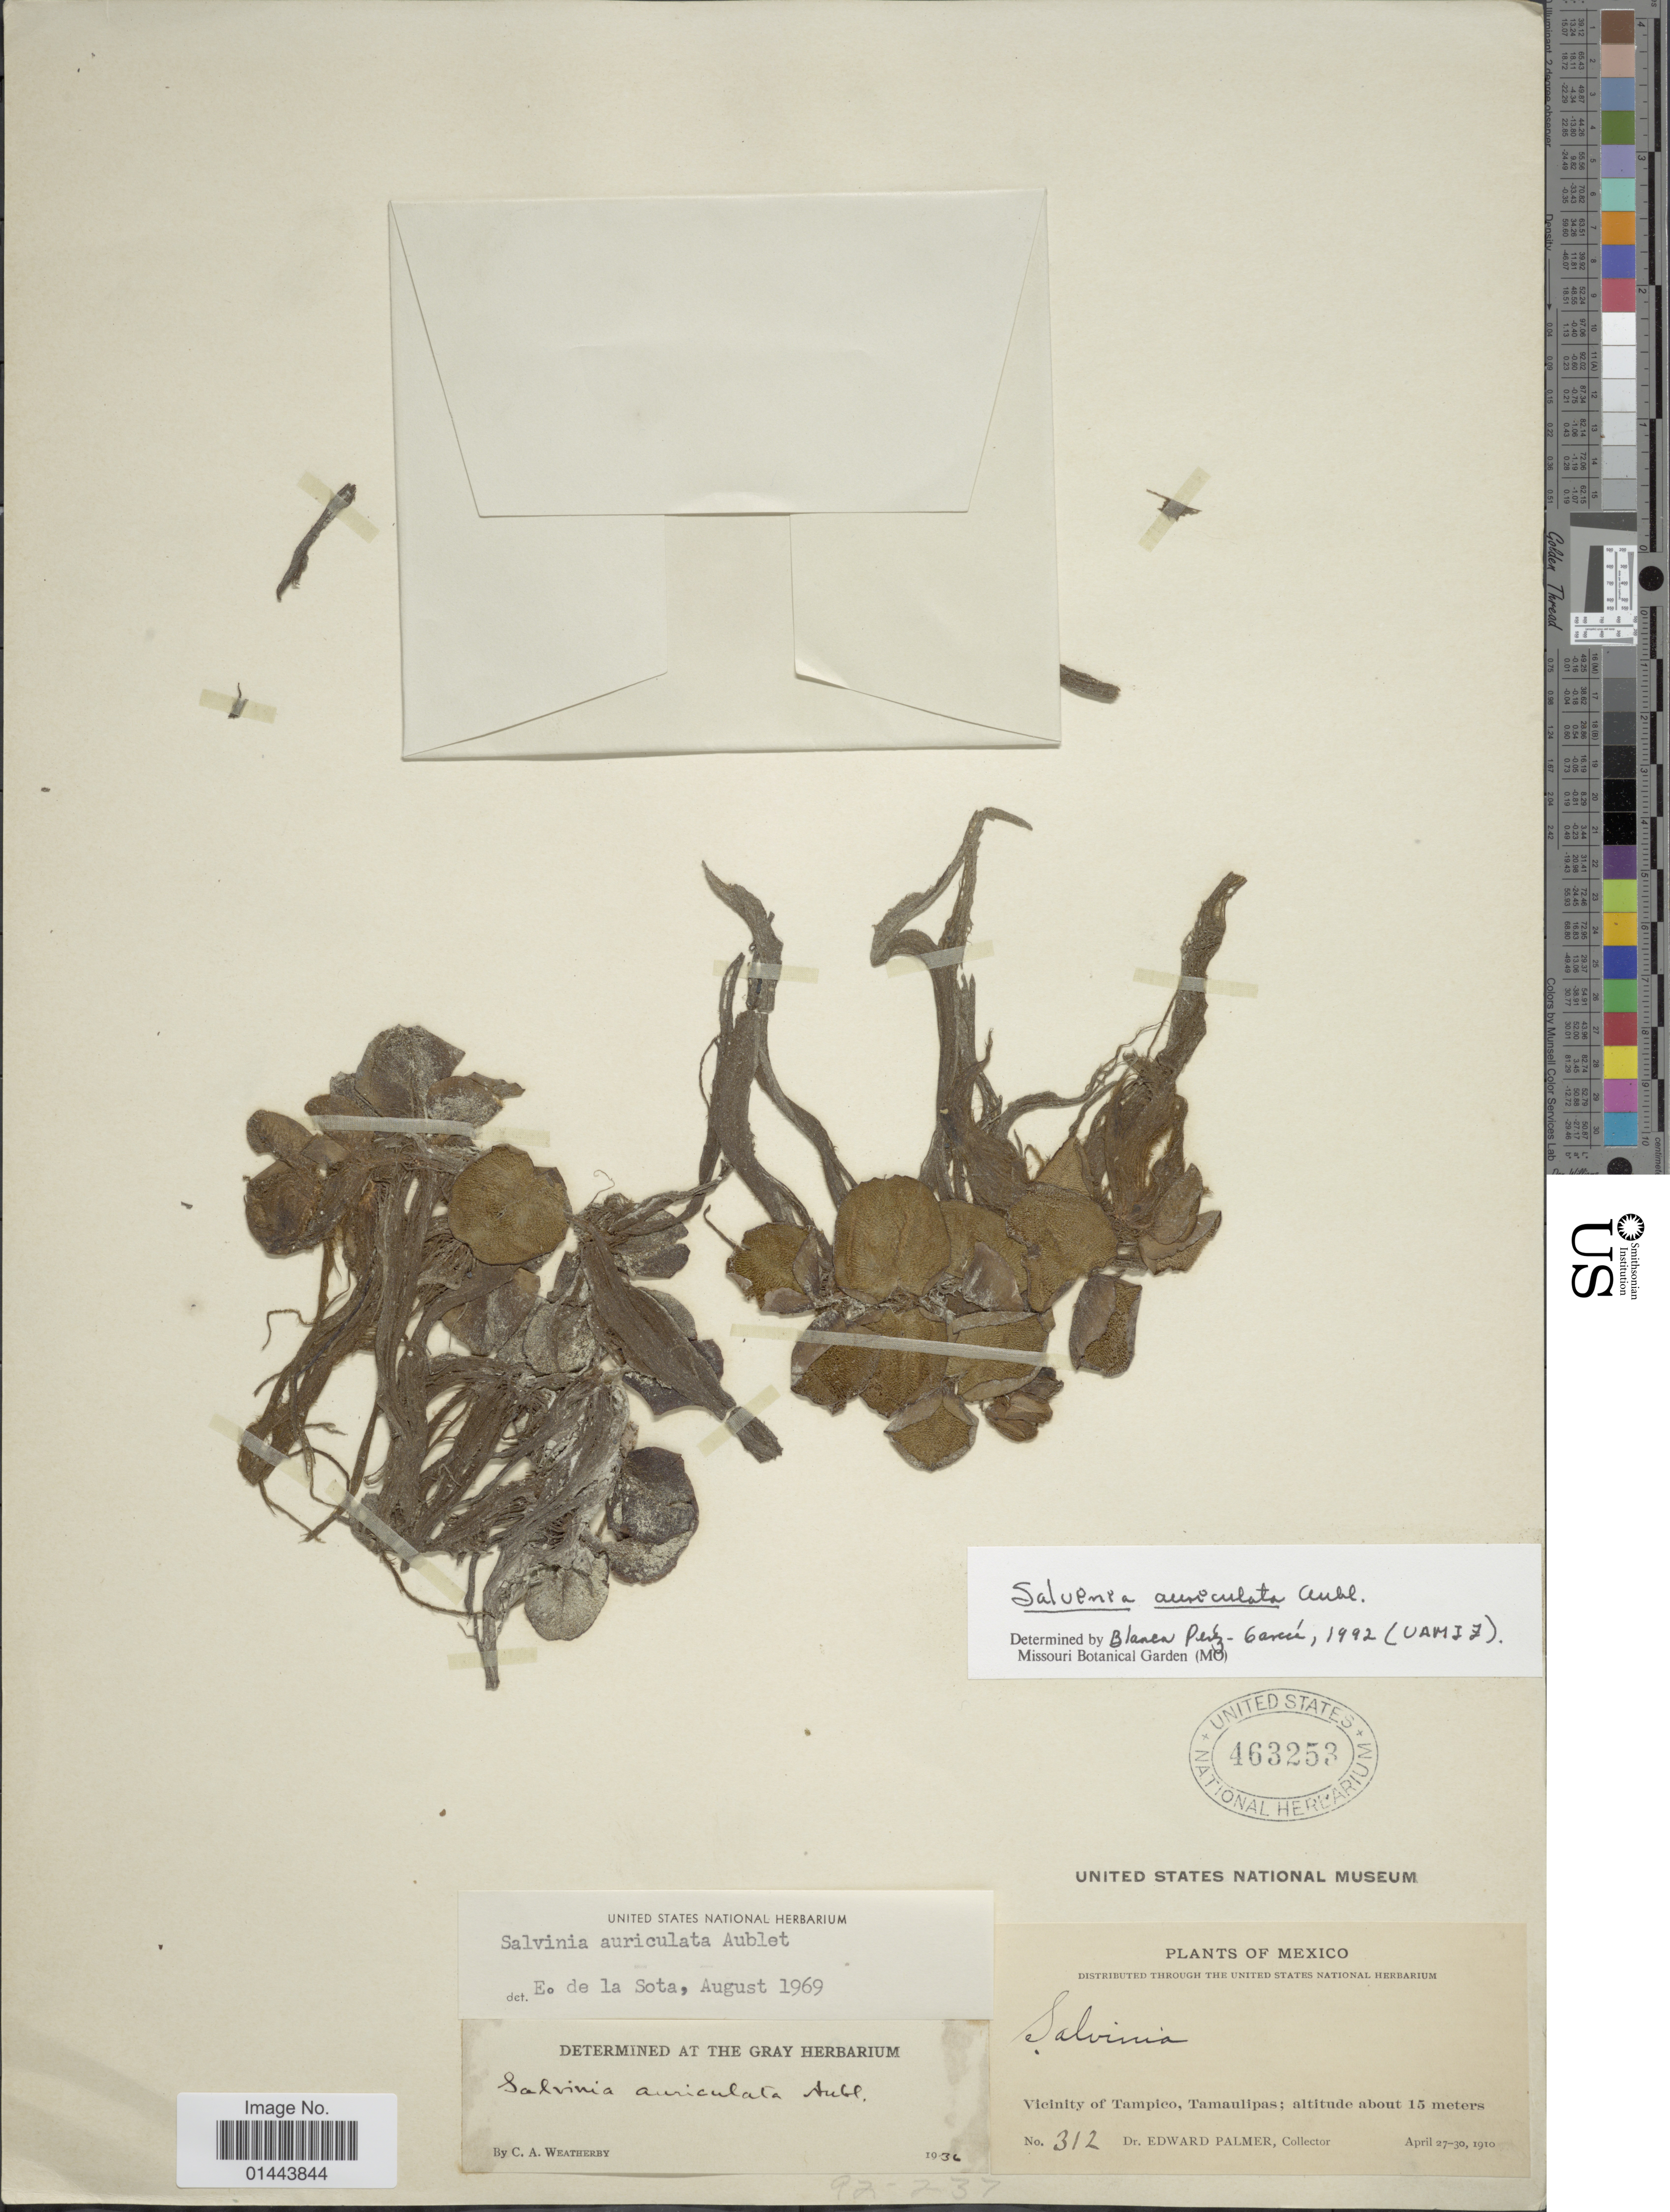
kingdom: Plantae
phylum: Tracheophyta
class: Polypodiopsida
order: Salviniales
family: Salviniaceae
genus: Salvinia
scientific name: Salvinia auriculata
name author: Aubl.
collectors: E. Palmer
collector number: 312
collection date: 1910-03-27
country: Mexico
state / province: Tamaulipas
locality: Vicinity of Tampico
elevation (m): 15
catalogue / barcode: US 463253